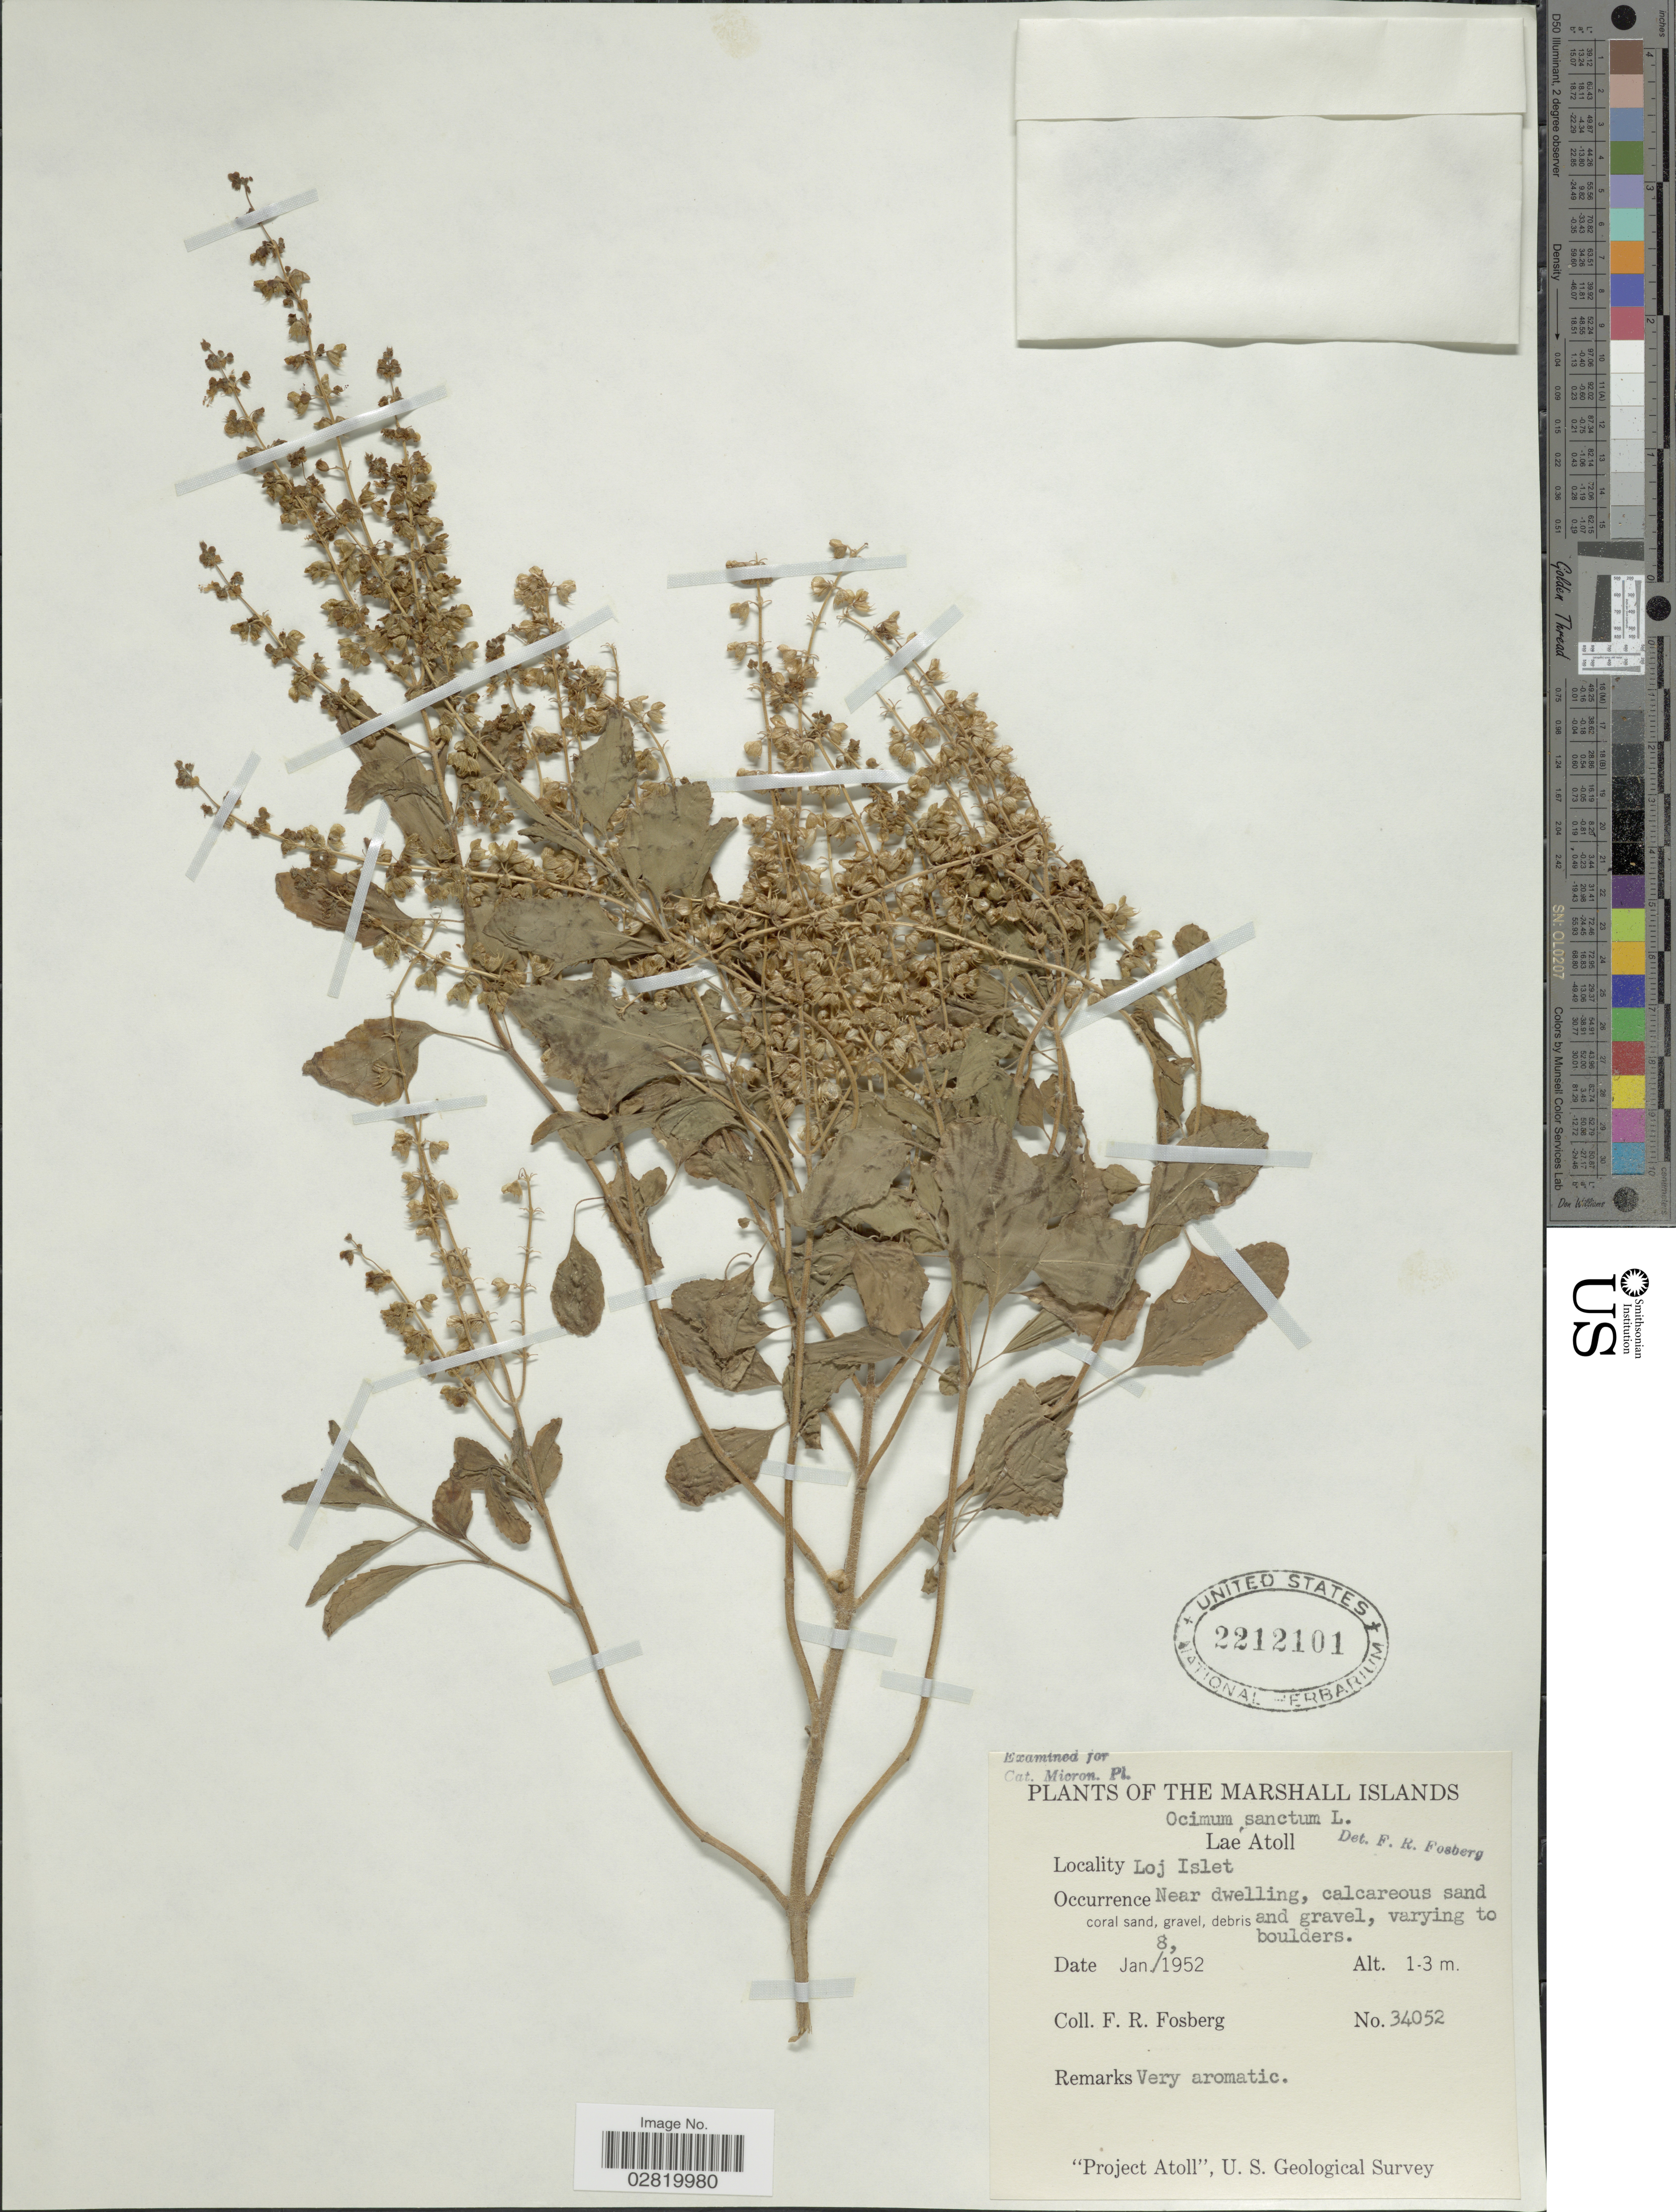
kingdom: Plantae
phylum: Tracheophyta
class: Magnoliopsida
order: Lamiales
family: Lamiaceae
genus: Ocimum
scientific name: Ocimum tenuiflorum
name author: L.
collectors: F. R. Fosberg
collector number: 34052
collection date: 1952-01-08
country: Marshall Islands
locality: Lae Atoll, Loj Islet.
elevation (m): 1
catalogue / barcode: US 2212101